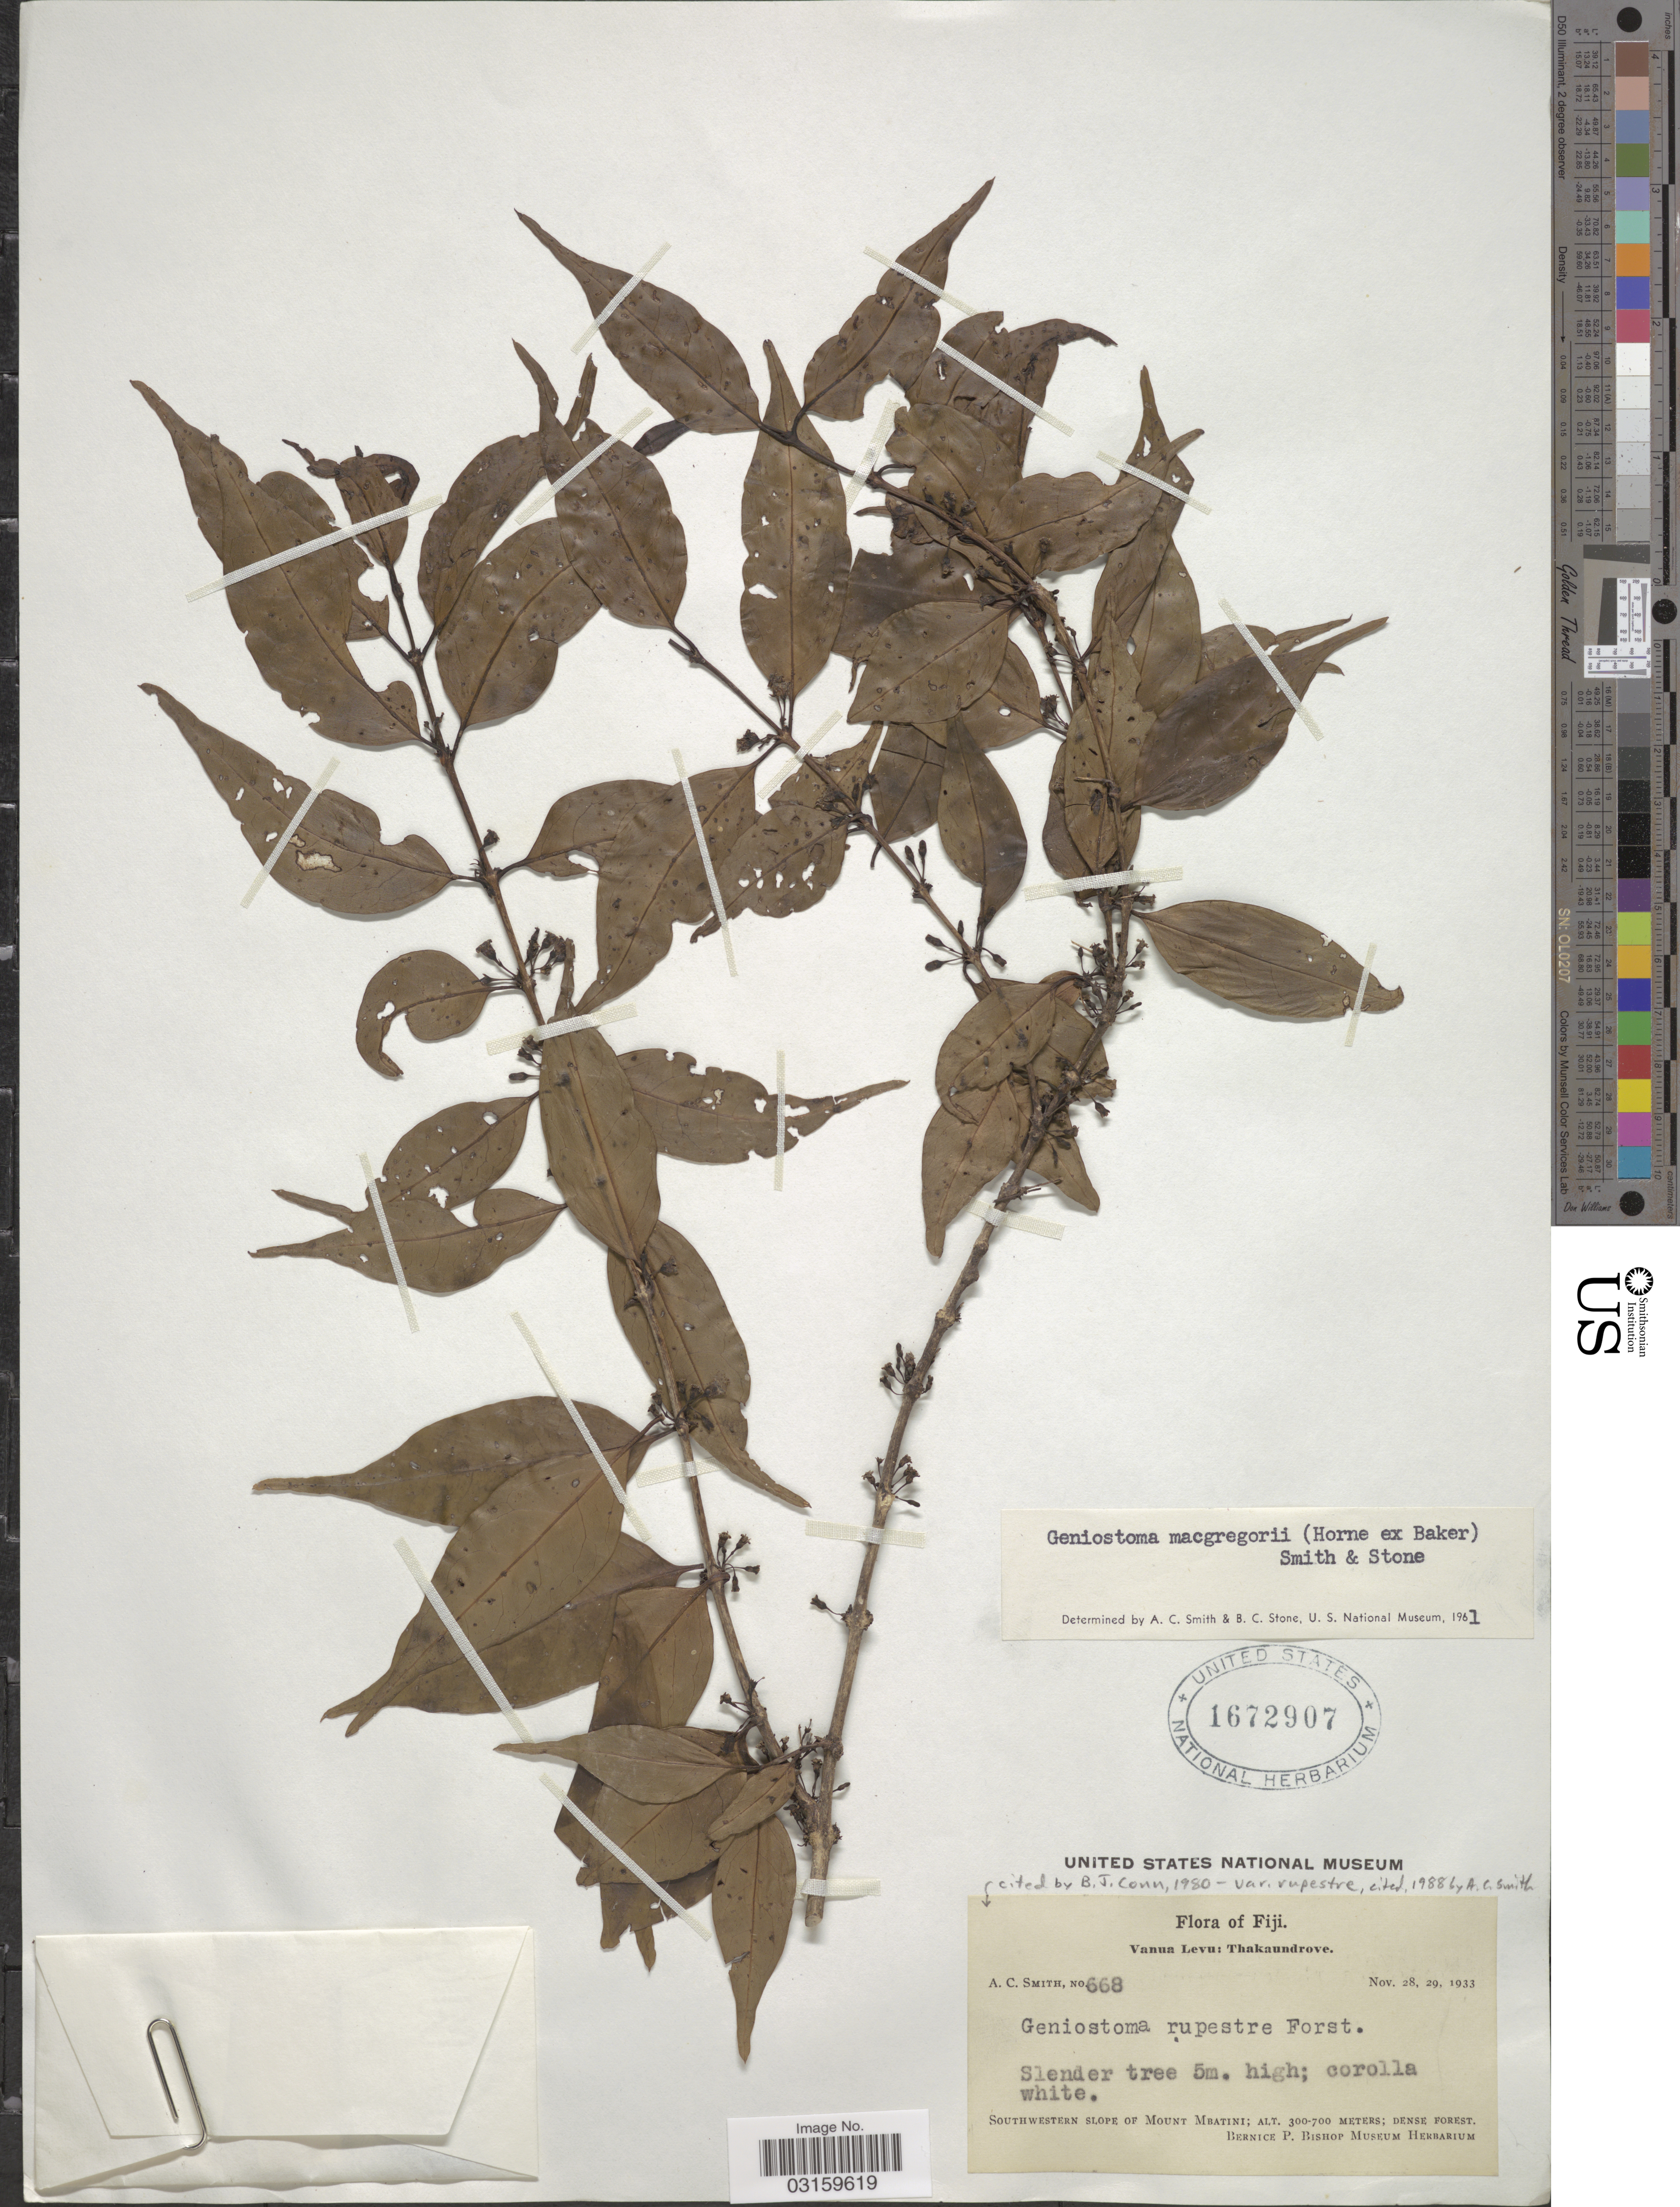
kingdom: Plantae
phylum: Tracheophyta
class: Magnoliopsida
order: Gentianales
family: Loganiaceae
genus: Geniostoma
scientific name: Geniostoma rupestre var. rupestre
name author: J.R. Forst. & G. Forst.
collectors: A. C. Smith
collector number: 668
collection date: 1933-11-28/1933-11-29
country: Fiji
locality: Vanua Levu: Thakaundrove. Southwestern slope of Mount Mbatini.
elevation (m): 300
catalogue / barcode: US 1672907